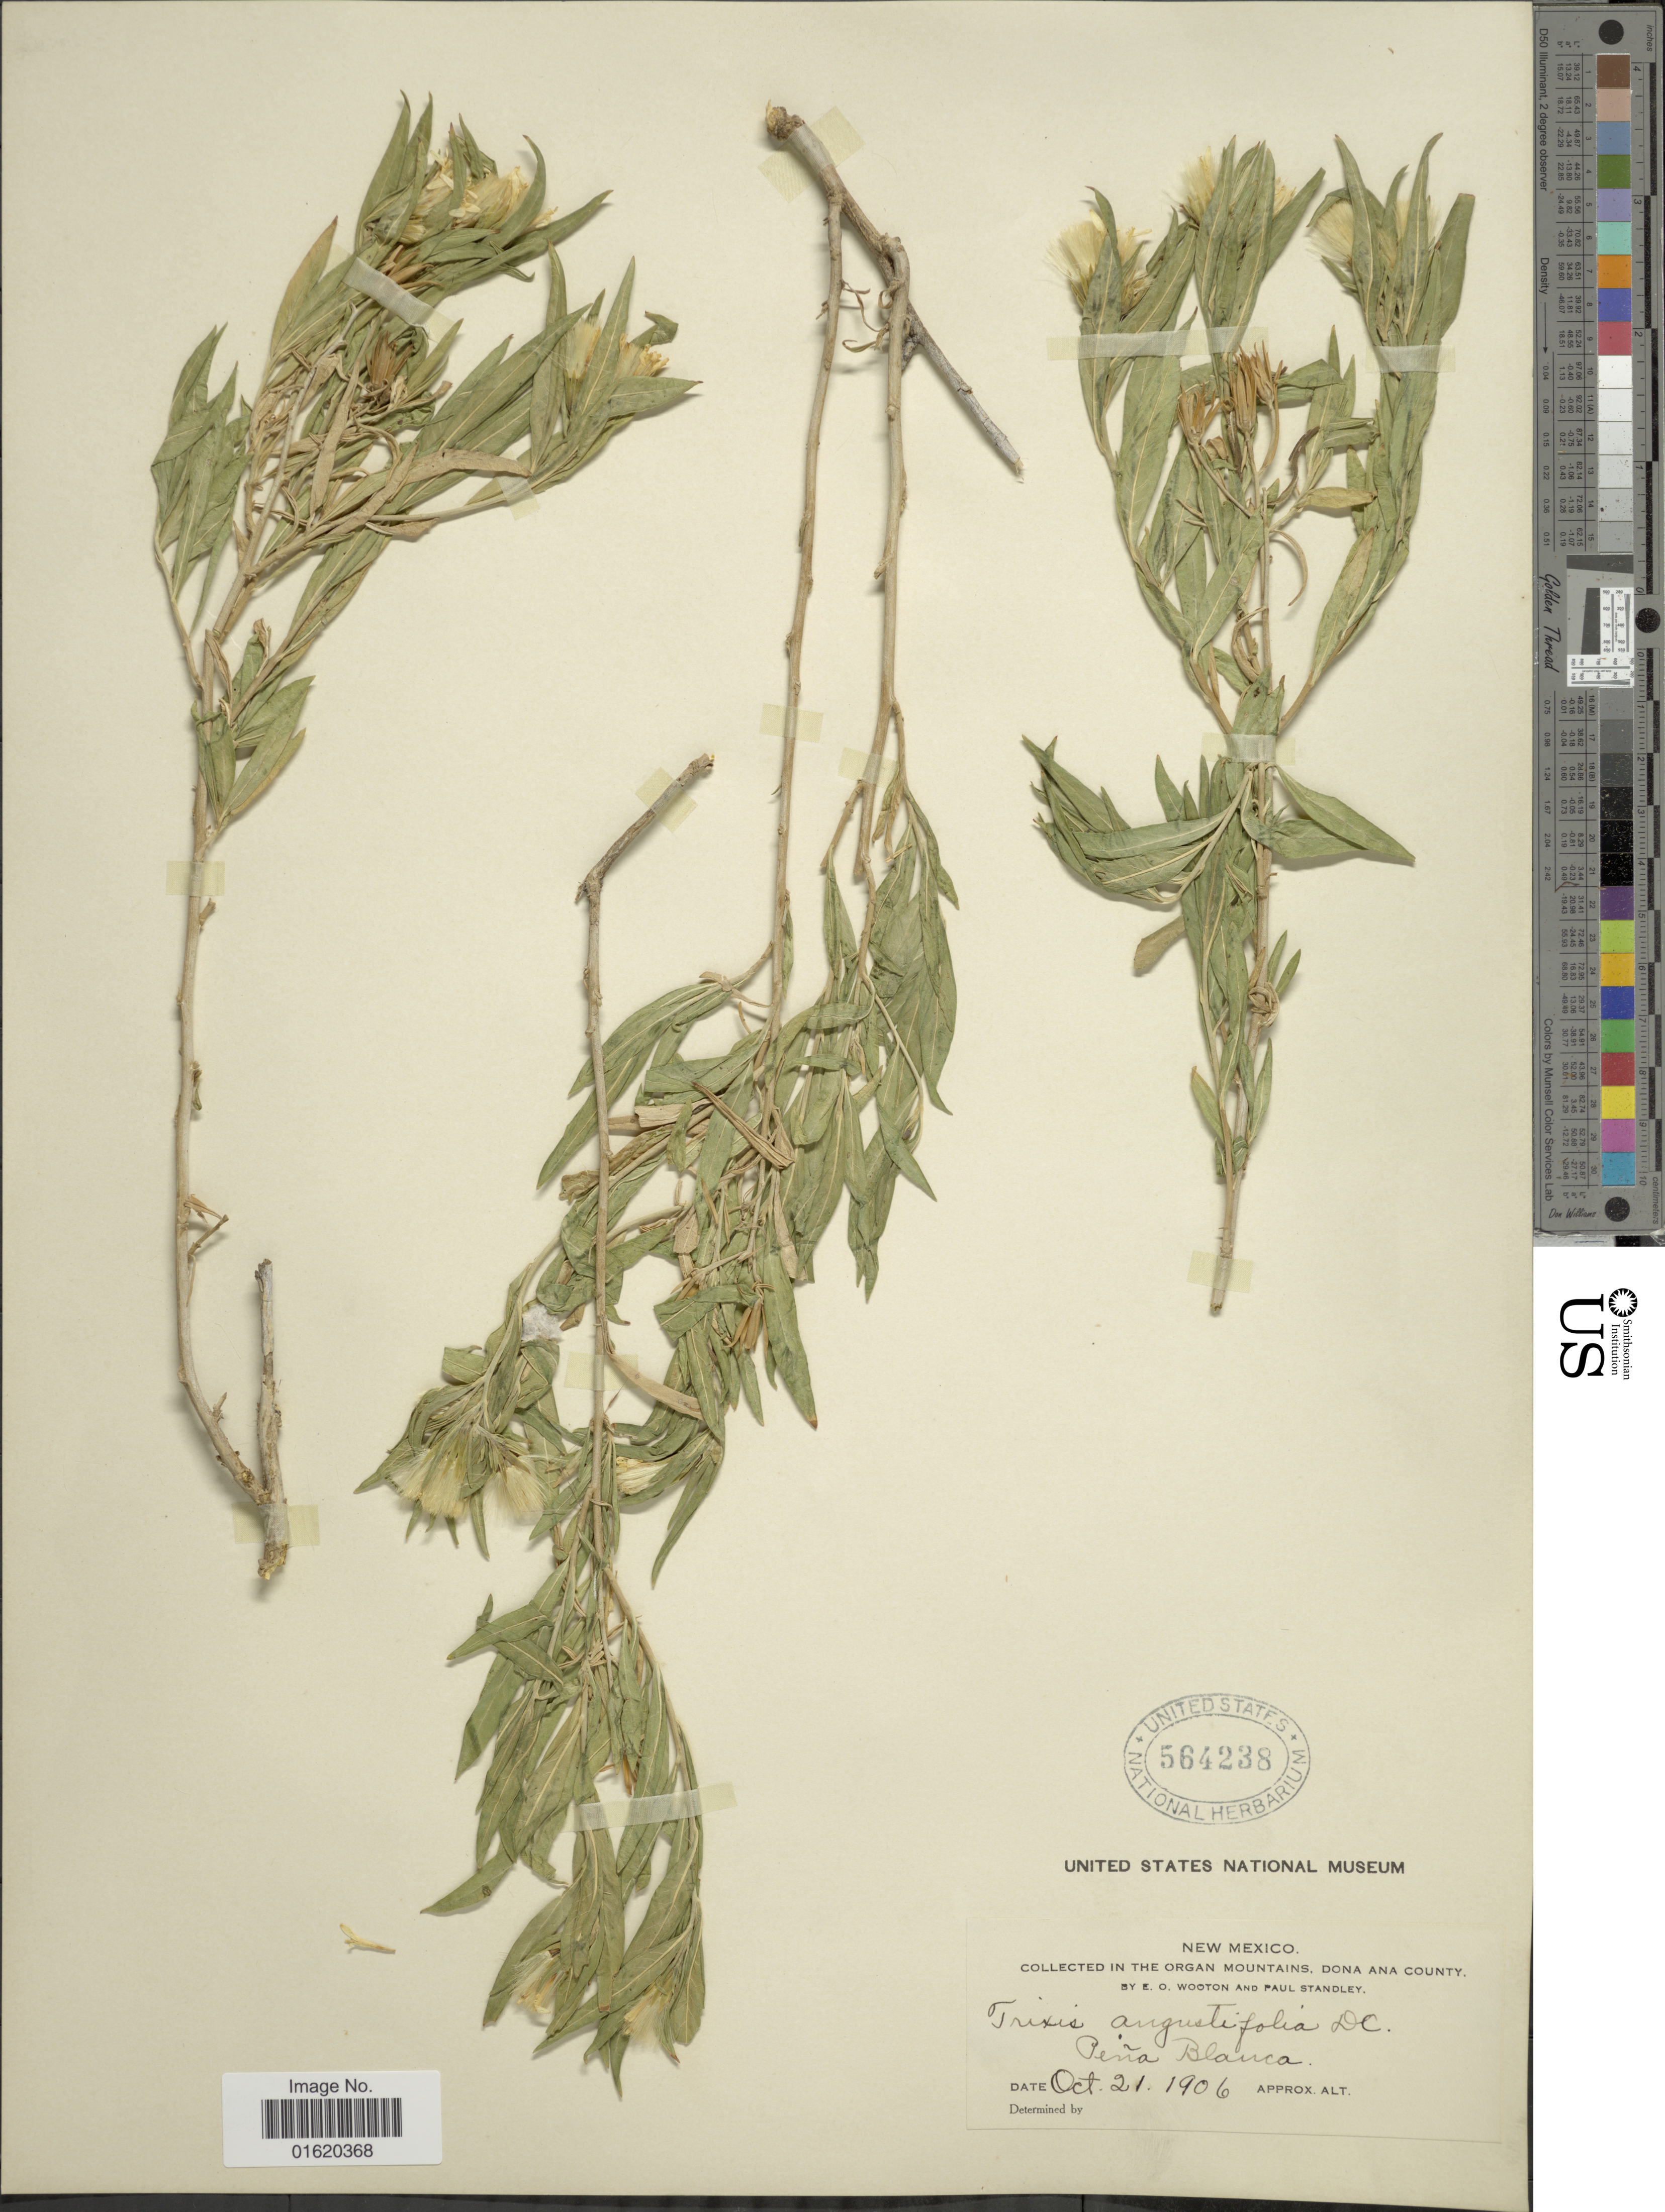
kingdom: Plantae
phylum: Tracheophyta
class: Magnoliopsida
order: Asterales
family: Asteraceae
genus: Trixis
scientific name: Trixis californica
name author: Kellogg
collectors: E. O. Wooton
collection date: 1906-10-21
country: United States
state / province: New Mexico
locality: Organ Mountains, Dona Ana County, Peña Blnaca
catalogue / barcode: US 564238